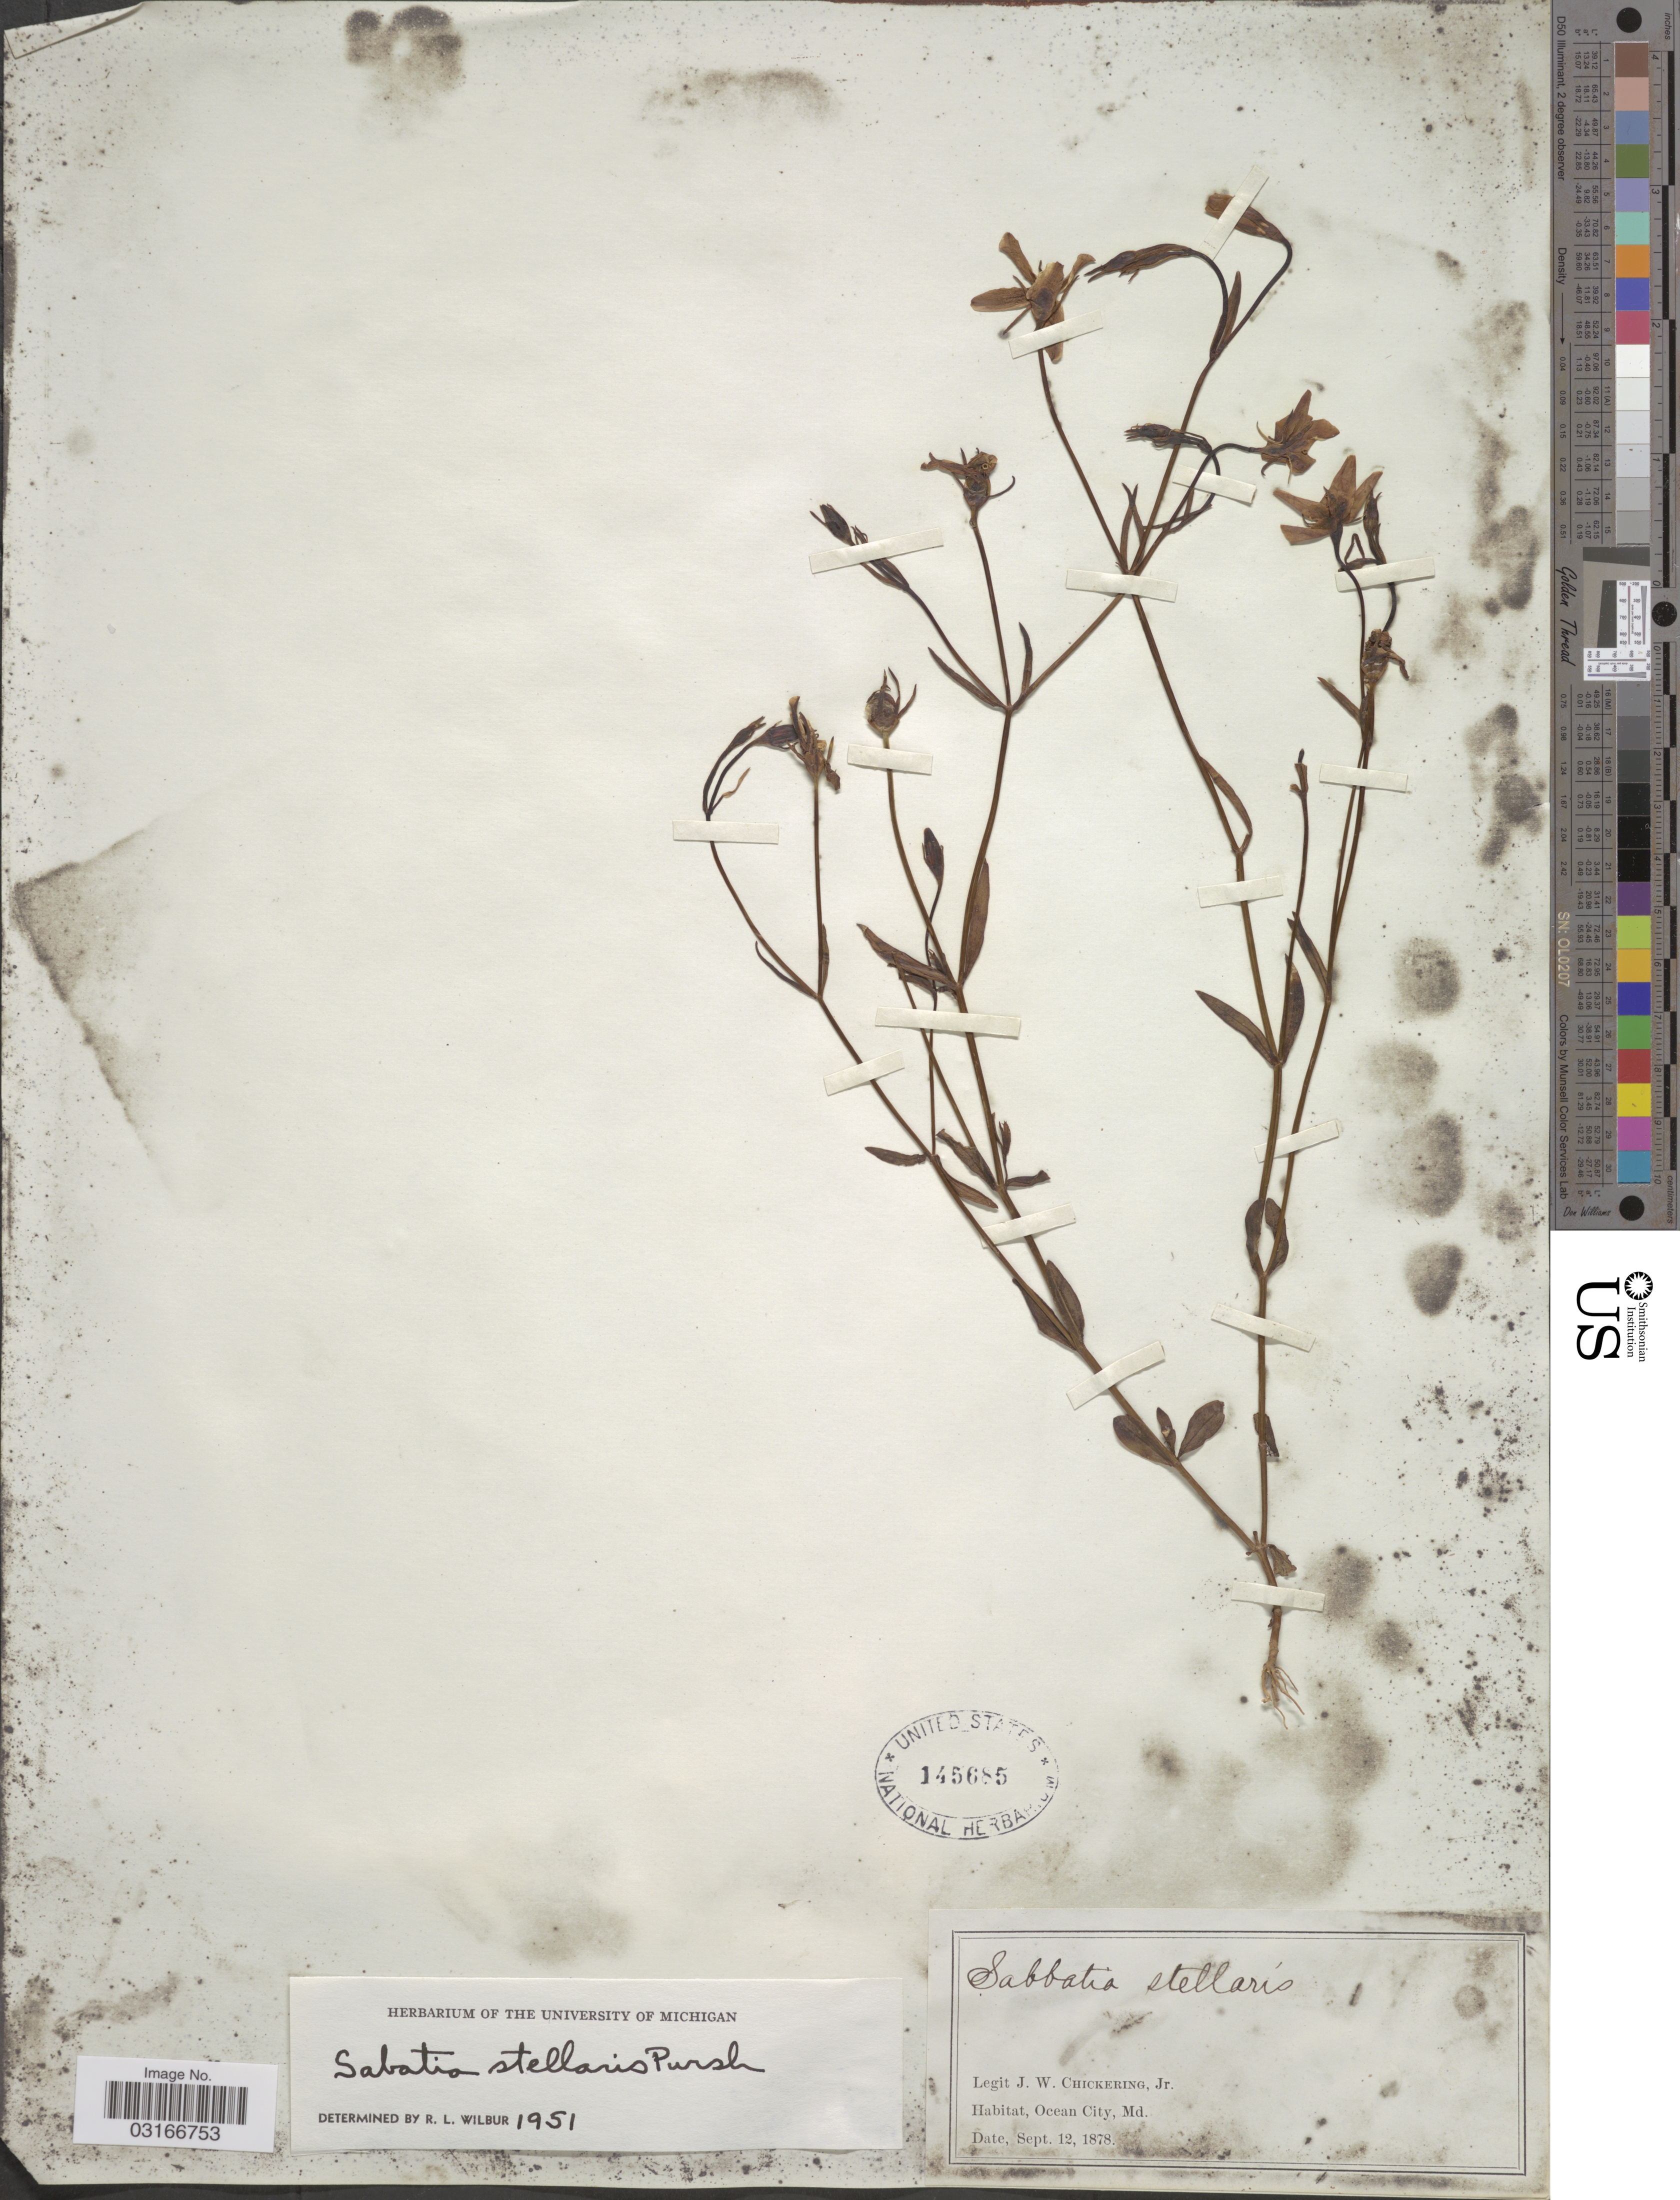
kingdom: Plantae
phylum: Tracheophyta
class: Magnoliopsida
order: Gentianales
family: Gentianaceae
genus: Sabatia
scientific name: Sabatia stellaris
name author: Pursh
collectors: J. W. Chickering Jr.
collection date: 1878-09-12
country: United States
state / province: Maryland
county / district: Worcester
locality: Ocean City, Md.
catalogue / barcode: US 145685